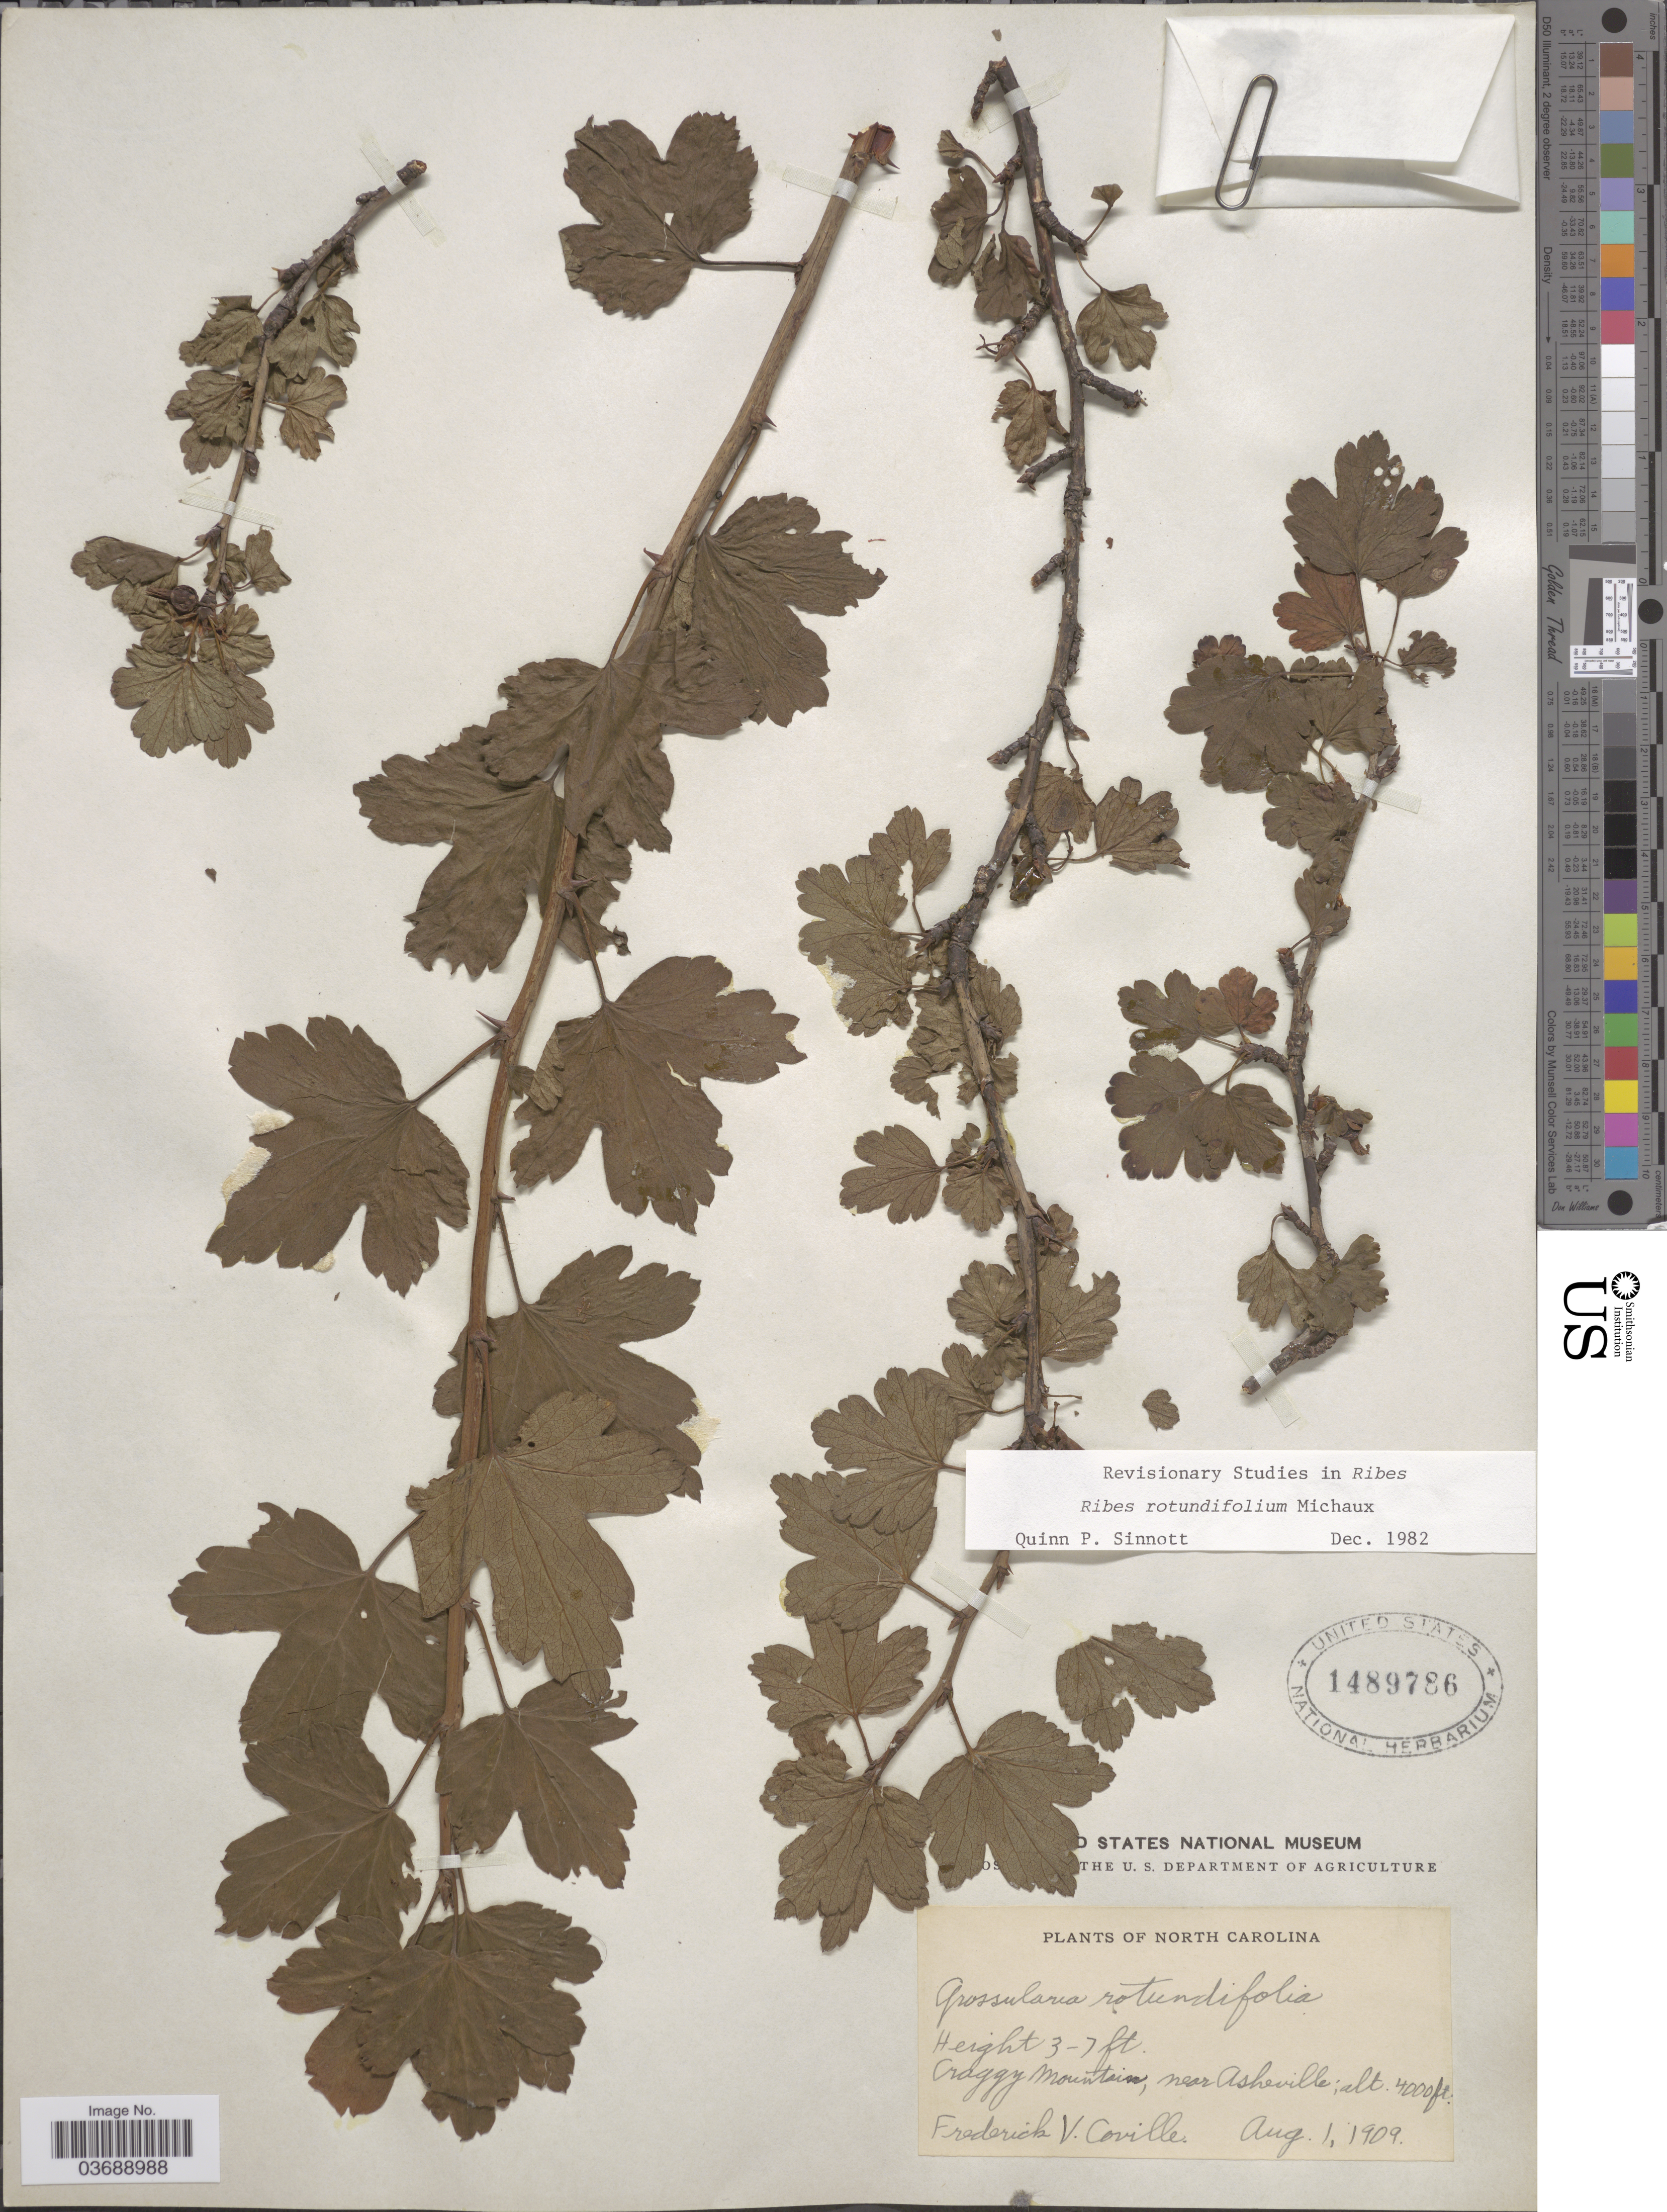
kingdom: Plantae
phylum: Tracheophyta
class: Magnoliopsida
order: Saxifragales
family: Grossulariaceae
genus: Ribes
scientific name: Ribes rotundifolium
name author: Michx.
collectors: F. V. Coville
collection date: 1909-08-01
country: United States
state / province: North Carolina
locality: Craggy Mountain, near Asheville.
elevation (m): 1219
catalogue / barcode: US 1489786